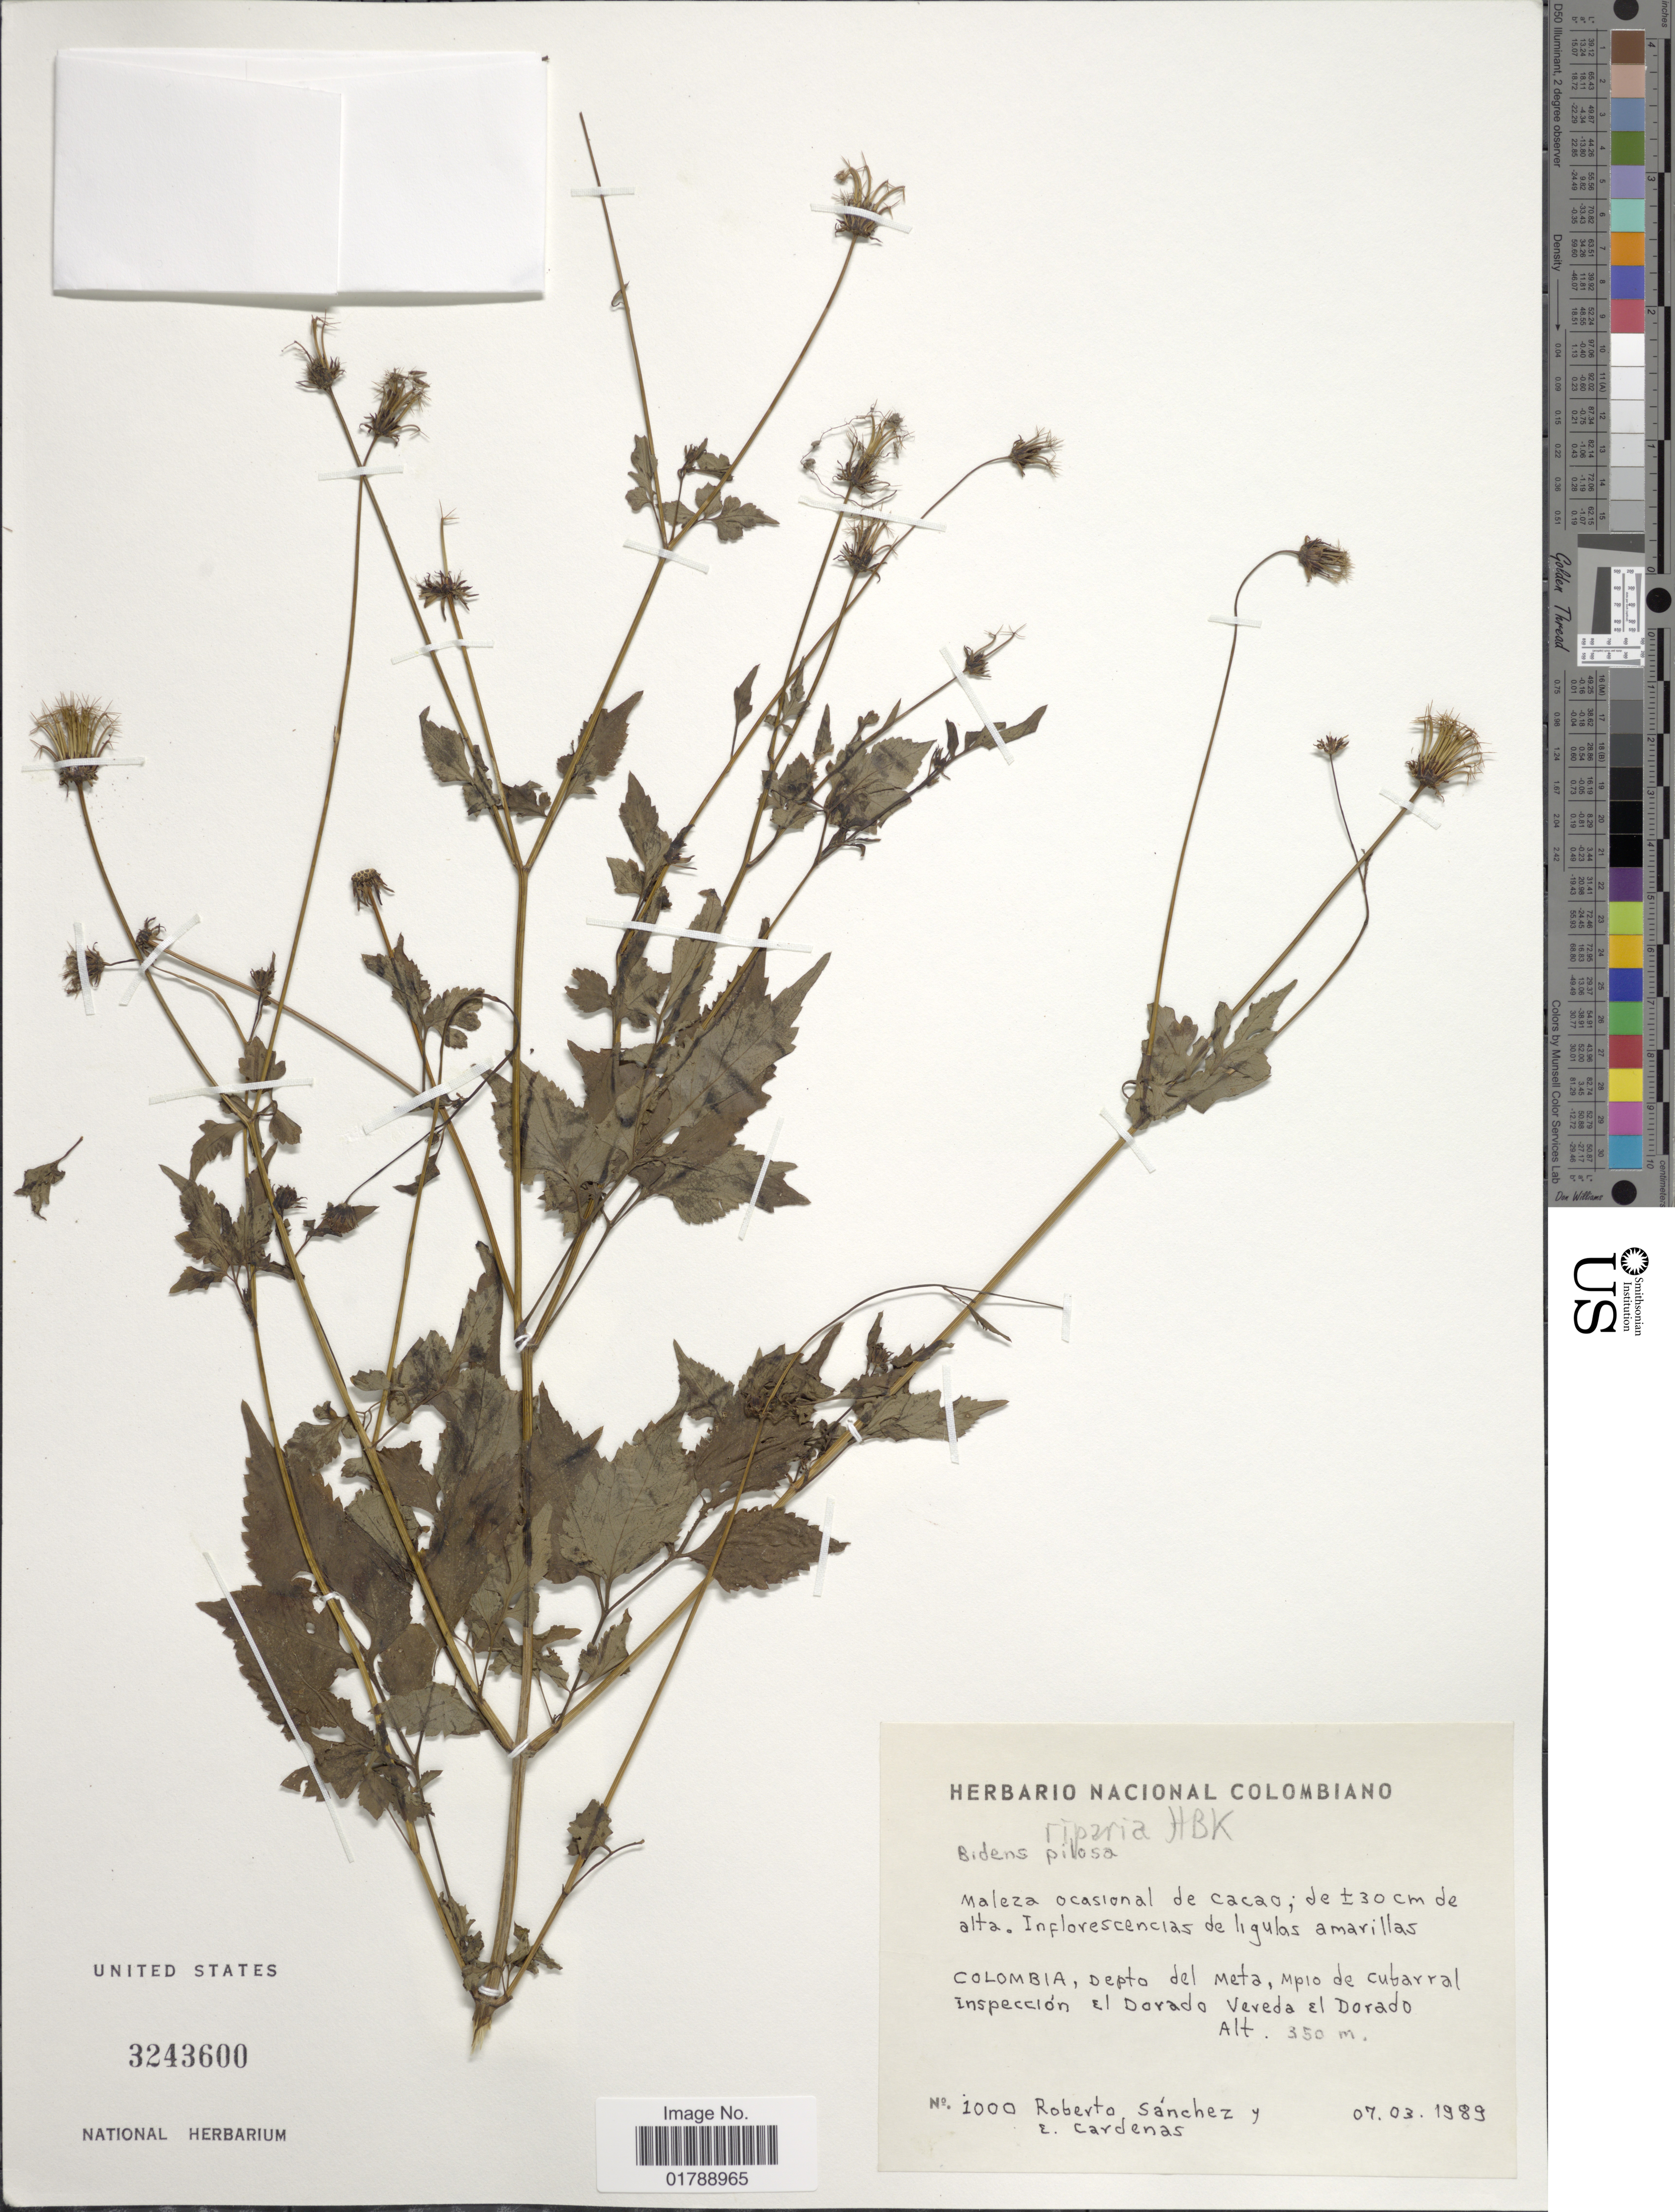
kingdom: Plantae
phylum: Tracheophyta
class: Magnoliopsida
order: Asterales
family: Asteraceae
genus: Bidens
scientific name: Bidens riparia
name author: Kunth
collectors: R. Sánchez & E. Cardenas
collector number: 1000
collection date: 1989-03-07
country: Colombia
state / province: Meta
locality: Mpio de Cubarral Inspección El Dorado Vereda El Dorado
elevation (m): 350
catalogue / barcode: US 3243600